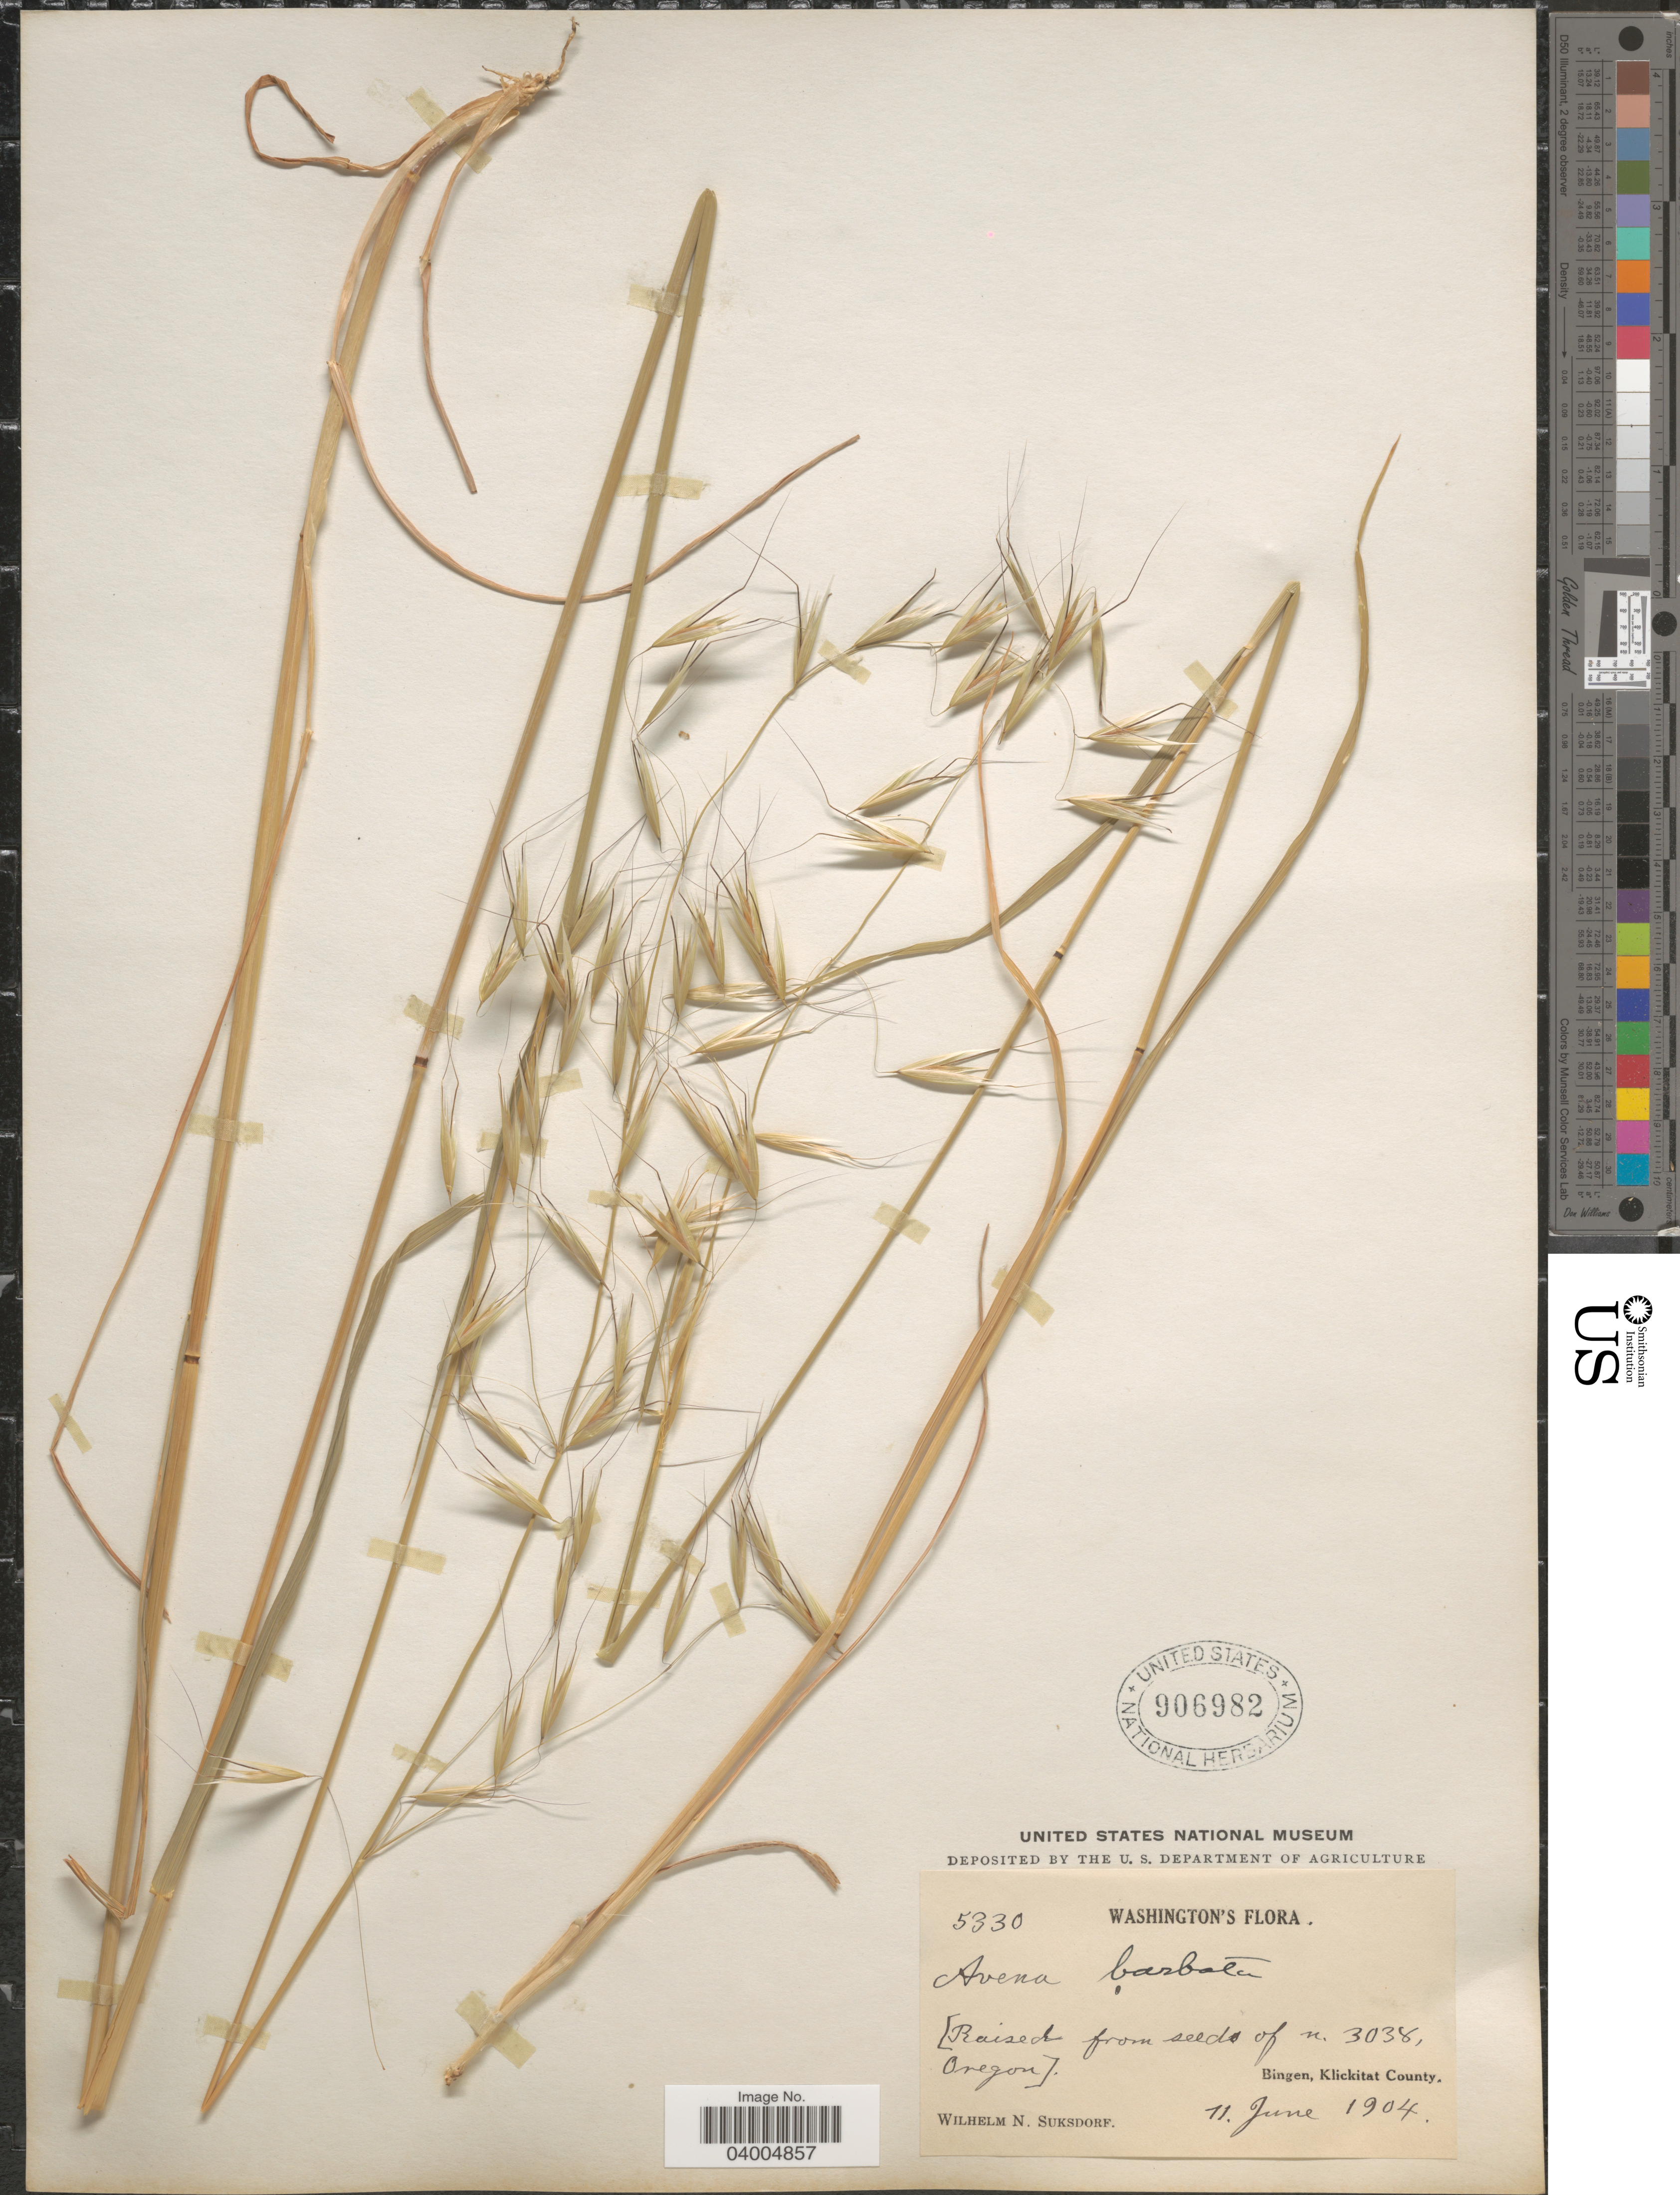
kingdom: Plantae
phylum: Tracheophyta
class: Liliopsida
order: Poales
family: Poaceae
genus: Avena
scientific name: Avena barbata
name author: Pott ex Link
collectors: W. N. Suksdorf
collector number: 5330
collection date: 1904-06-11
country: United States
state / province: Washington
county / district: Klickitat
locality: Bingen, Klickitat County.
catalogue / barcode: US 906982